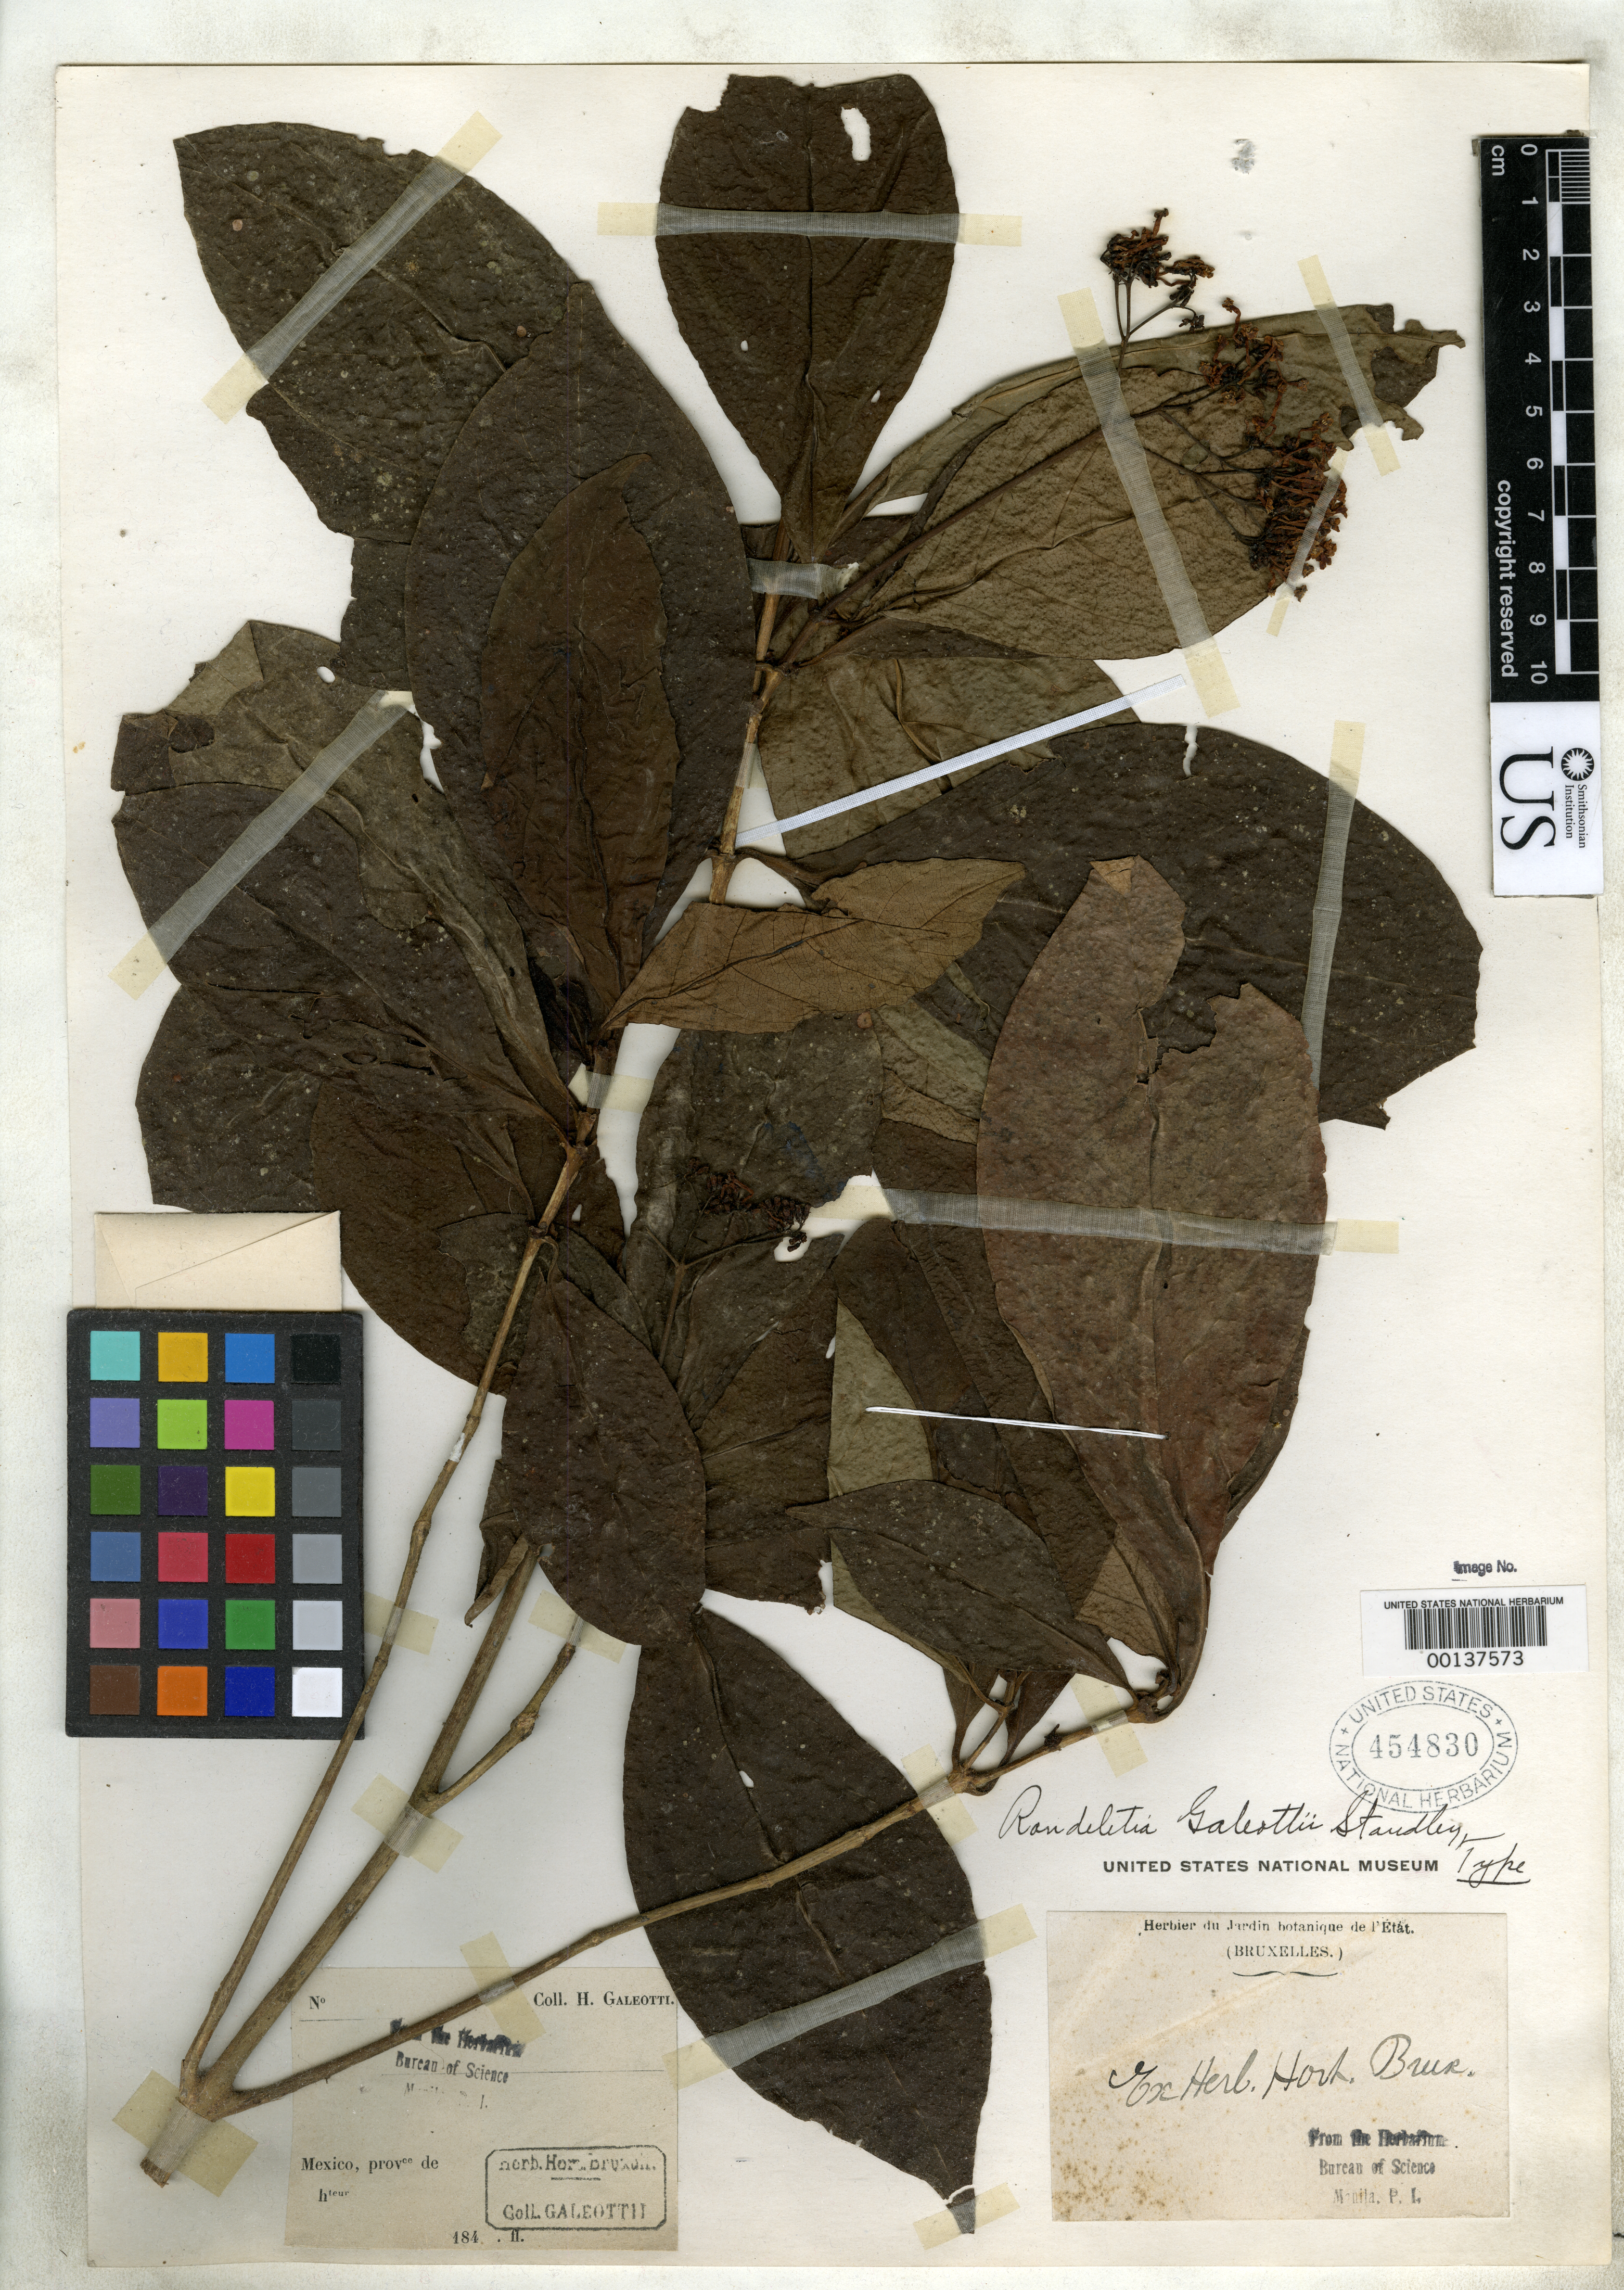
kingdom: Plantae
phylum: Tracheophyta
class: Magnoliopsida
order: Gentianales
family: Rubiaceae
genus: Rondeletia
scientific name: Rondeletia galeottii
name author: Standl.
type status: Holotype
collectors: H. G. Galeotti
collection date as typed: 184-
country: Mexico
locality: E of Monserrat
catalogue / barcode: US 454830